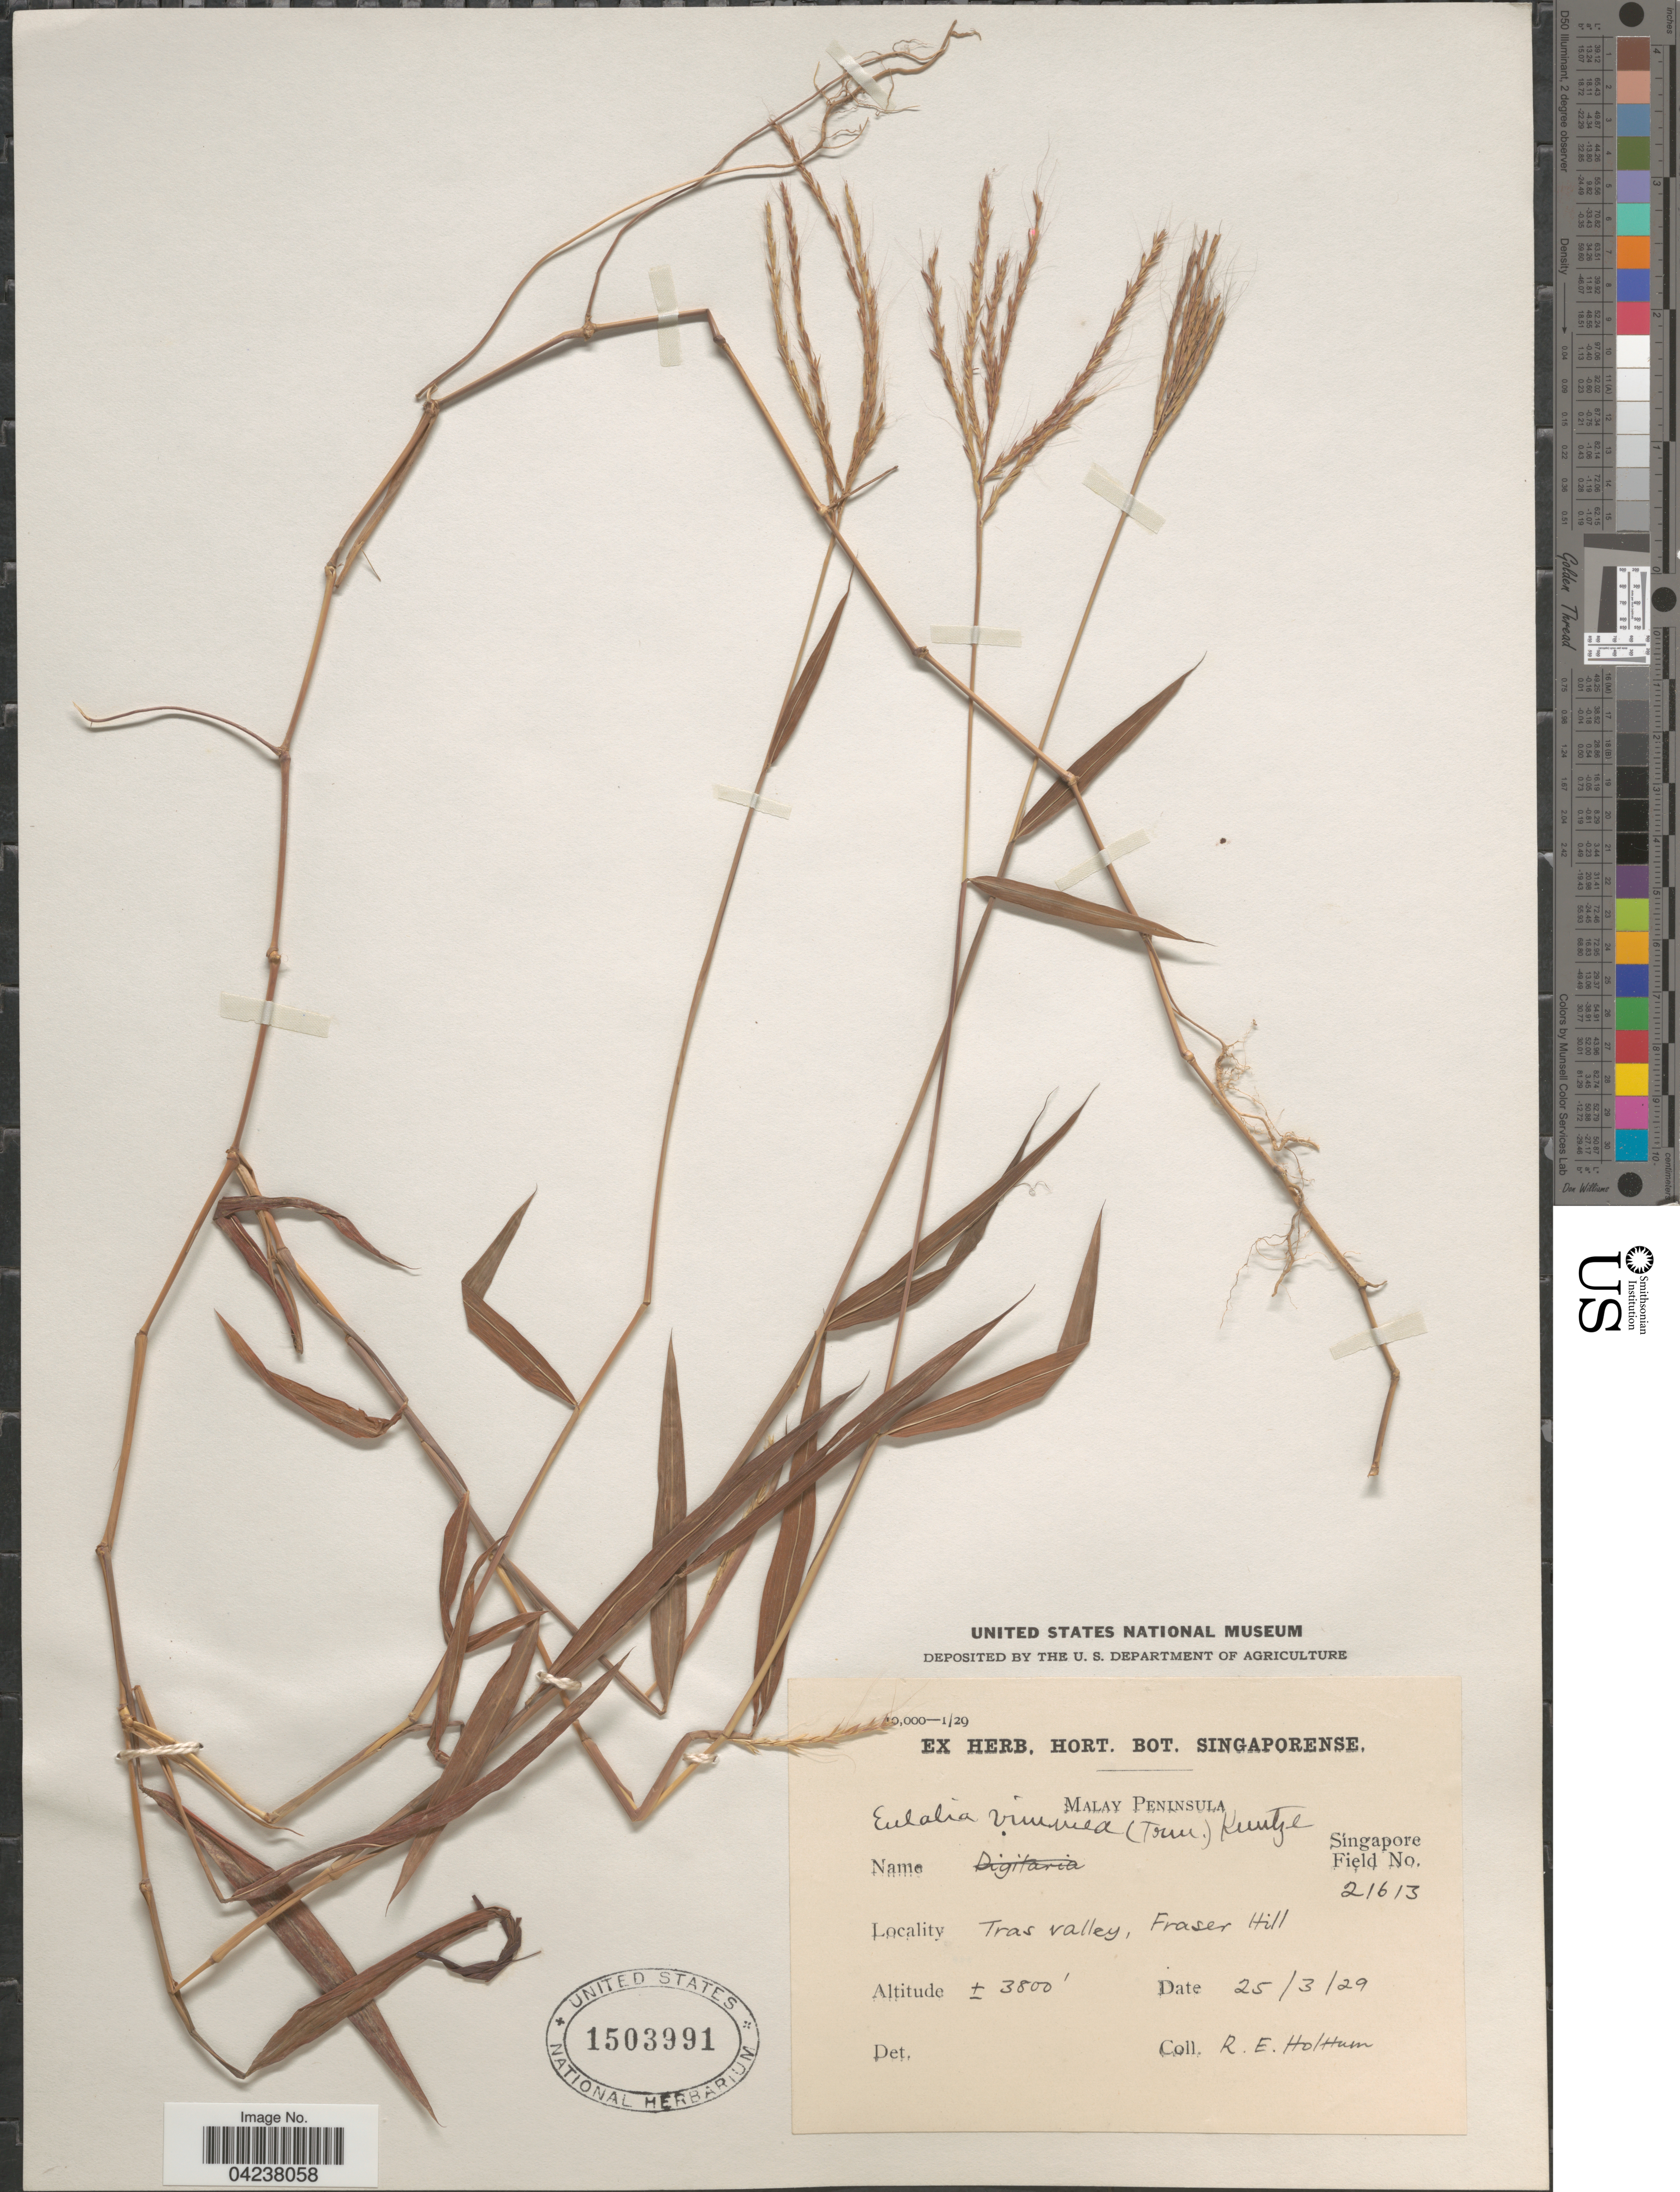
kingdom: Plantae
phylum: Tracheophyta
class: Liliopsida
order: Poales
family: Poaceae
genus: Microstegium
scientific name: Microstegium vimineum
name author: (Trin.) A. Camus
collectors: R. E. Holttum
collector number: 21613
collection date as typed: Transcribed d/m/y: 25/3/29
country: Malaysia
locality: Malay Peninsula. Tras Valley, Fraser Hill.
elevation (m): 1158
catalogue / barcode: US 1503991